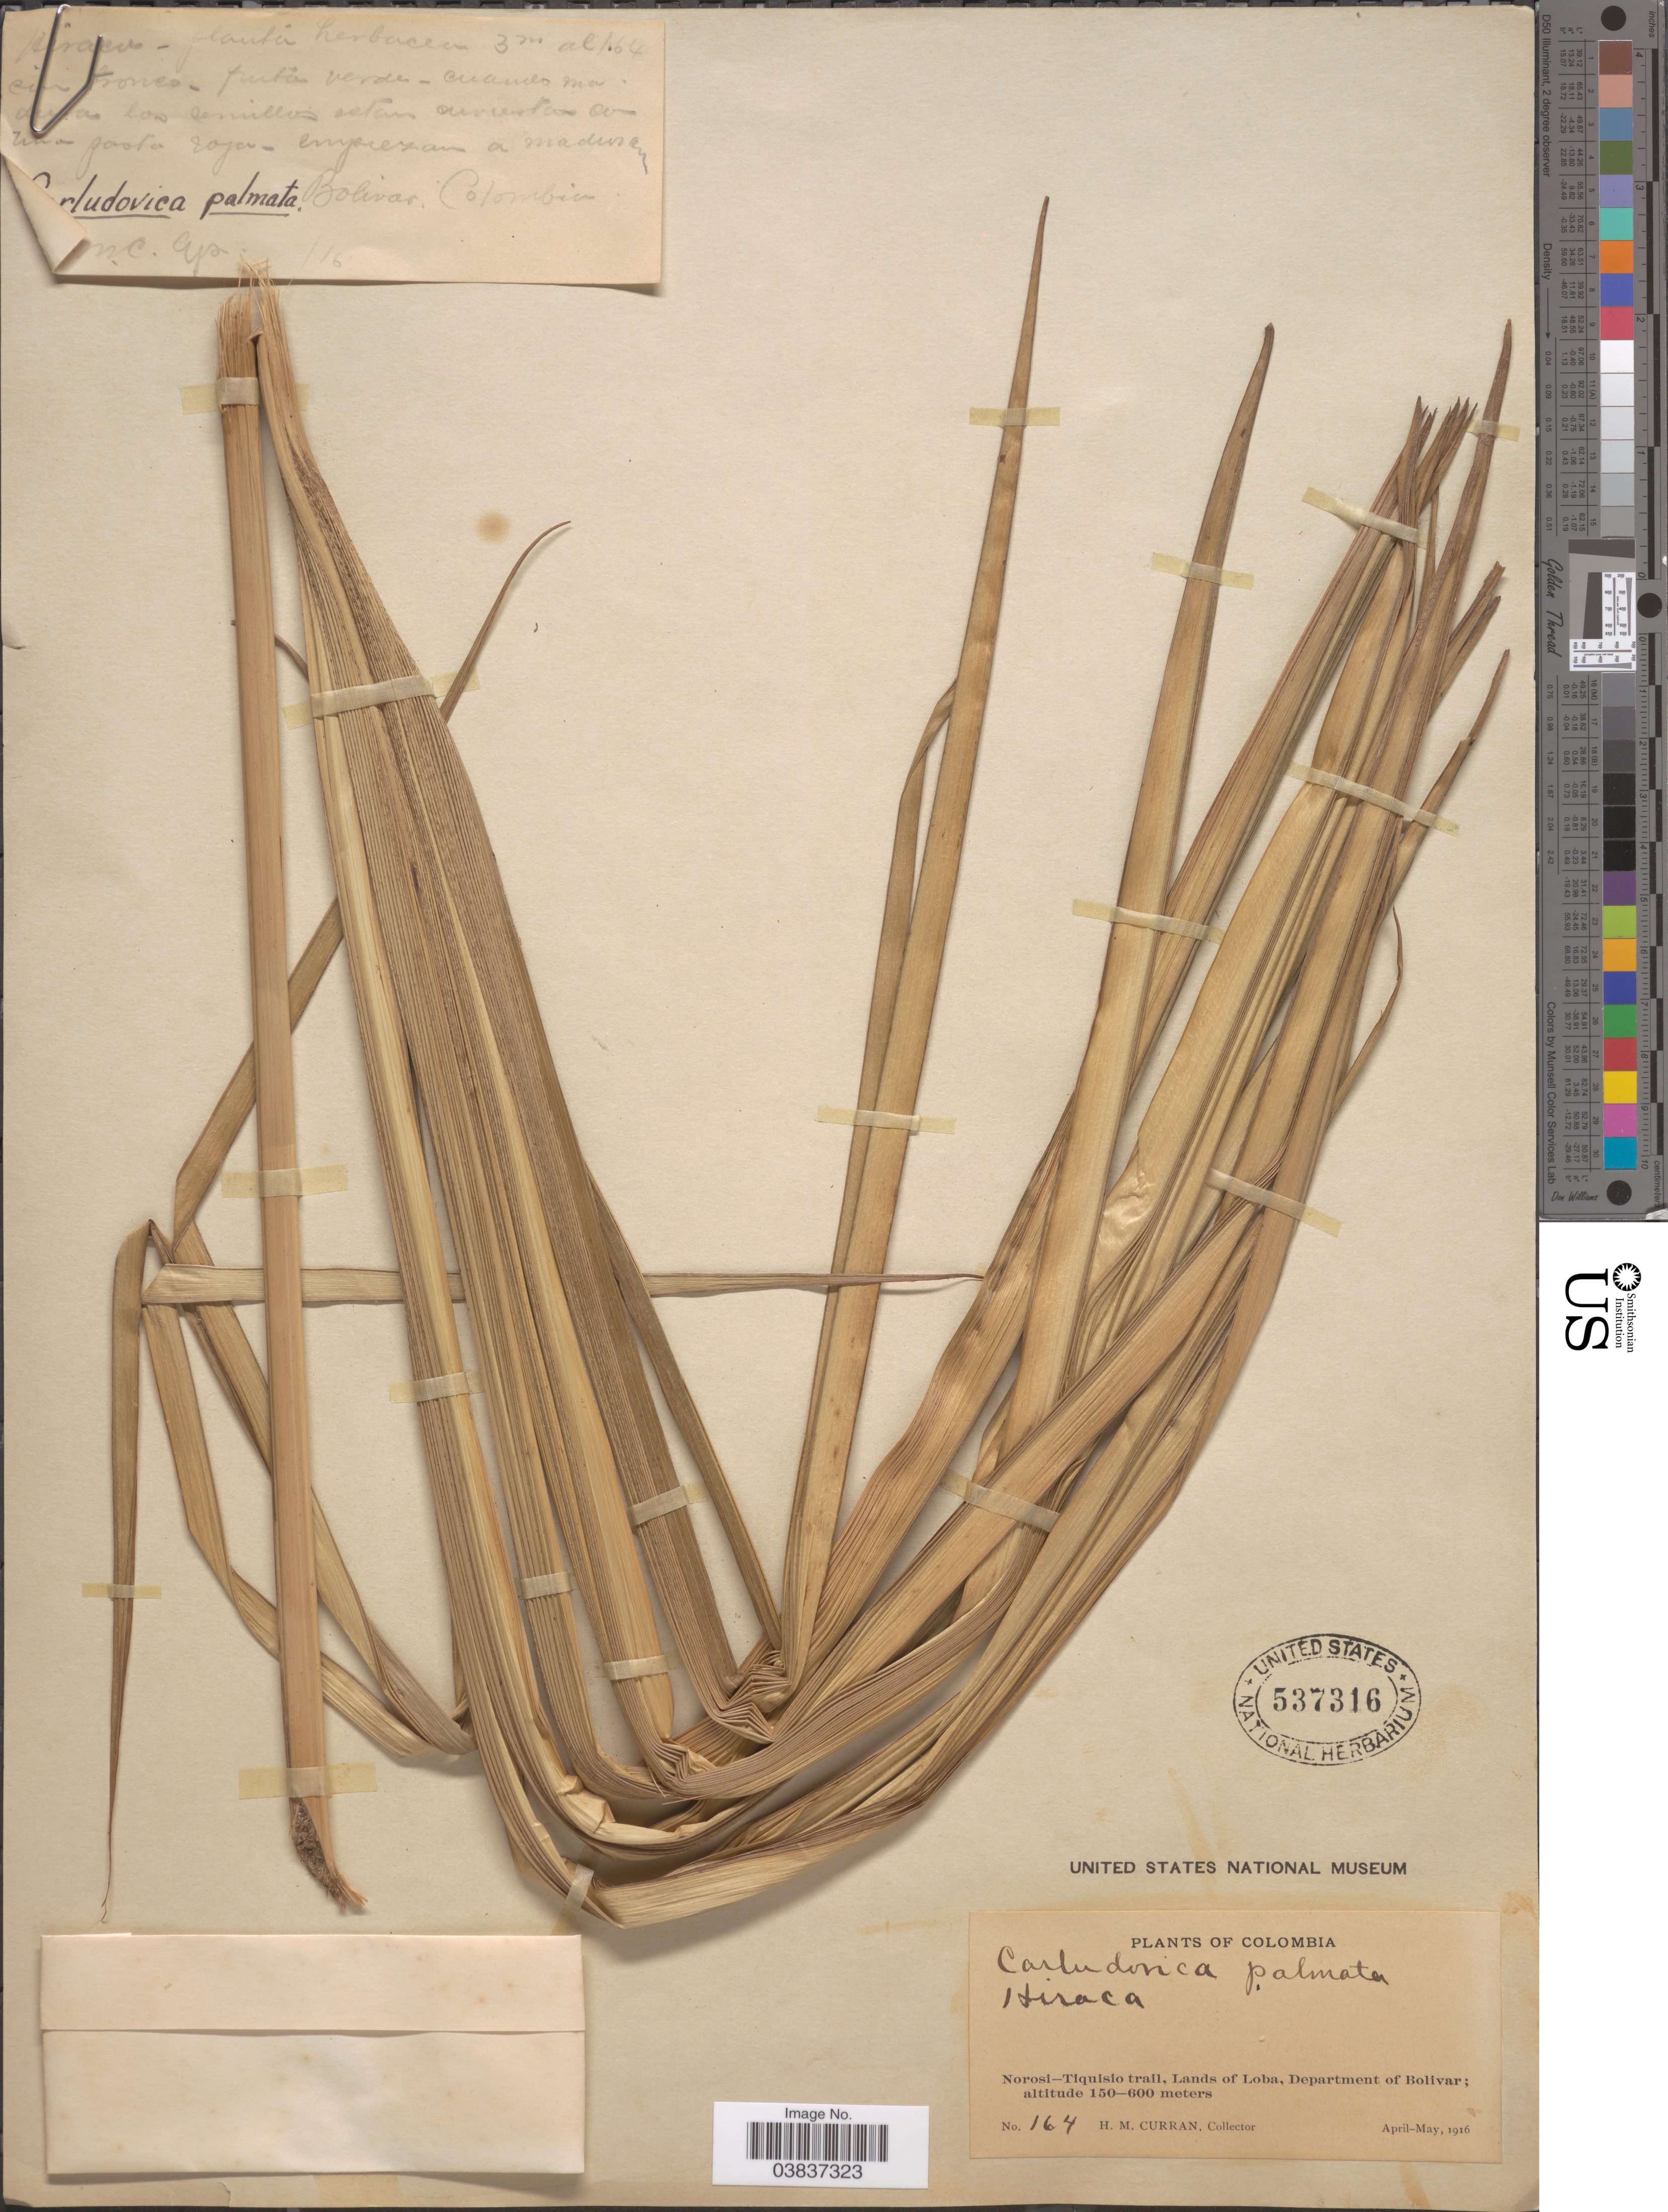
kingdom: Plantae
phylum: Tracheophyta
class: Liliopsida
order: Pandanales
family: Cyclanthaceae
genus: Carludovica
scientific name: Carludovica palmata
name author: Ruiz & Pav.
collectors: H. M. Curran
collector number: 164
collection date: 1916-04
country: Colombia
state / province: Bolívar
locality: Norosi-Tiquisio trail, Lands of Loba, Department of Bolivar.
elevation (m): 150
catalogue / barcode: US 537316